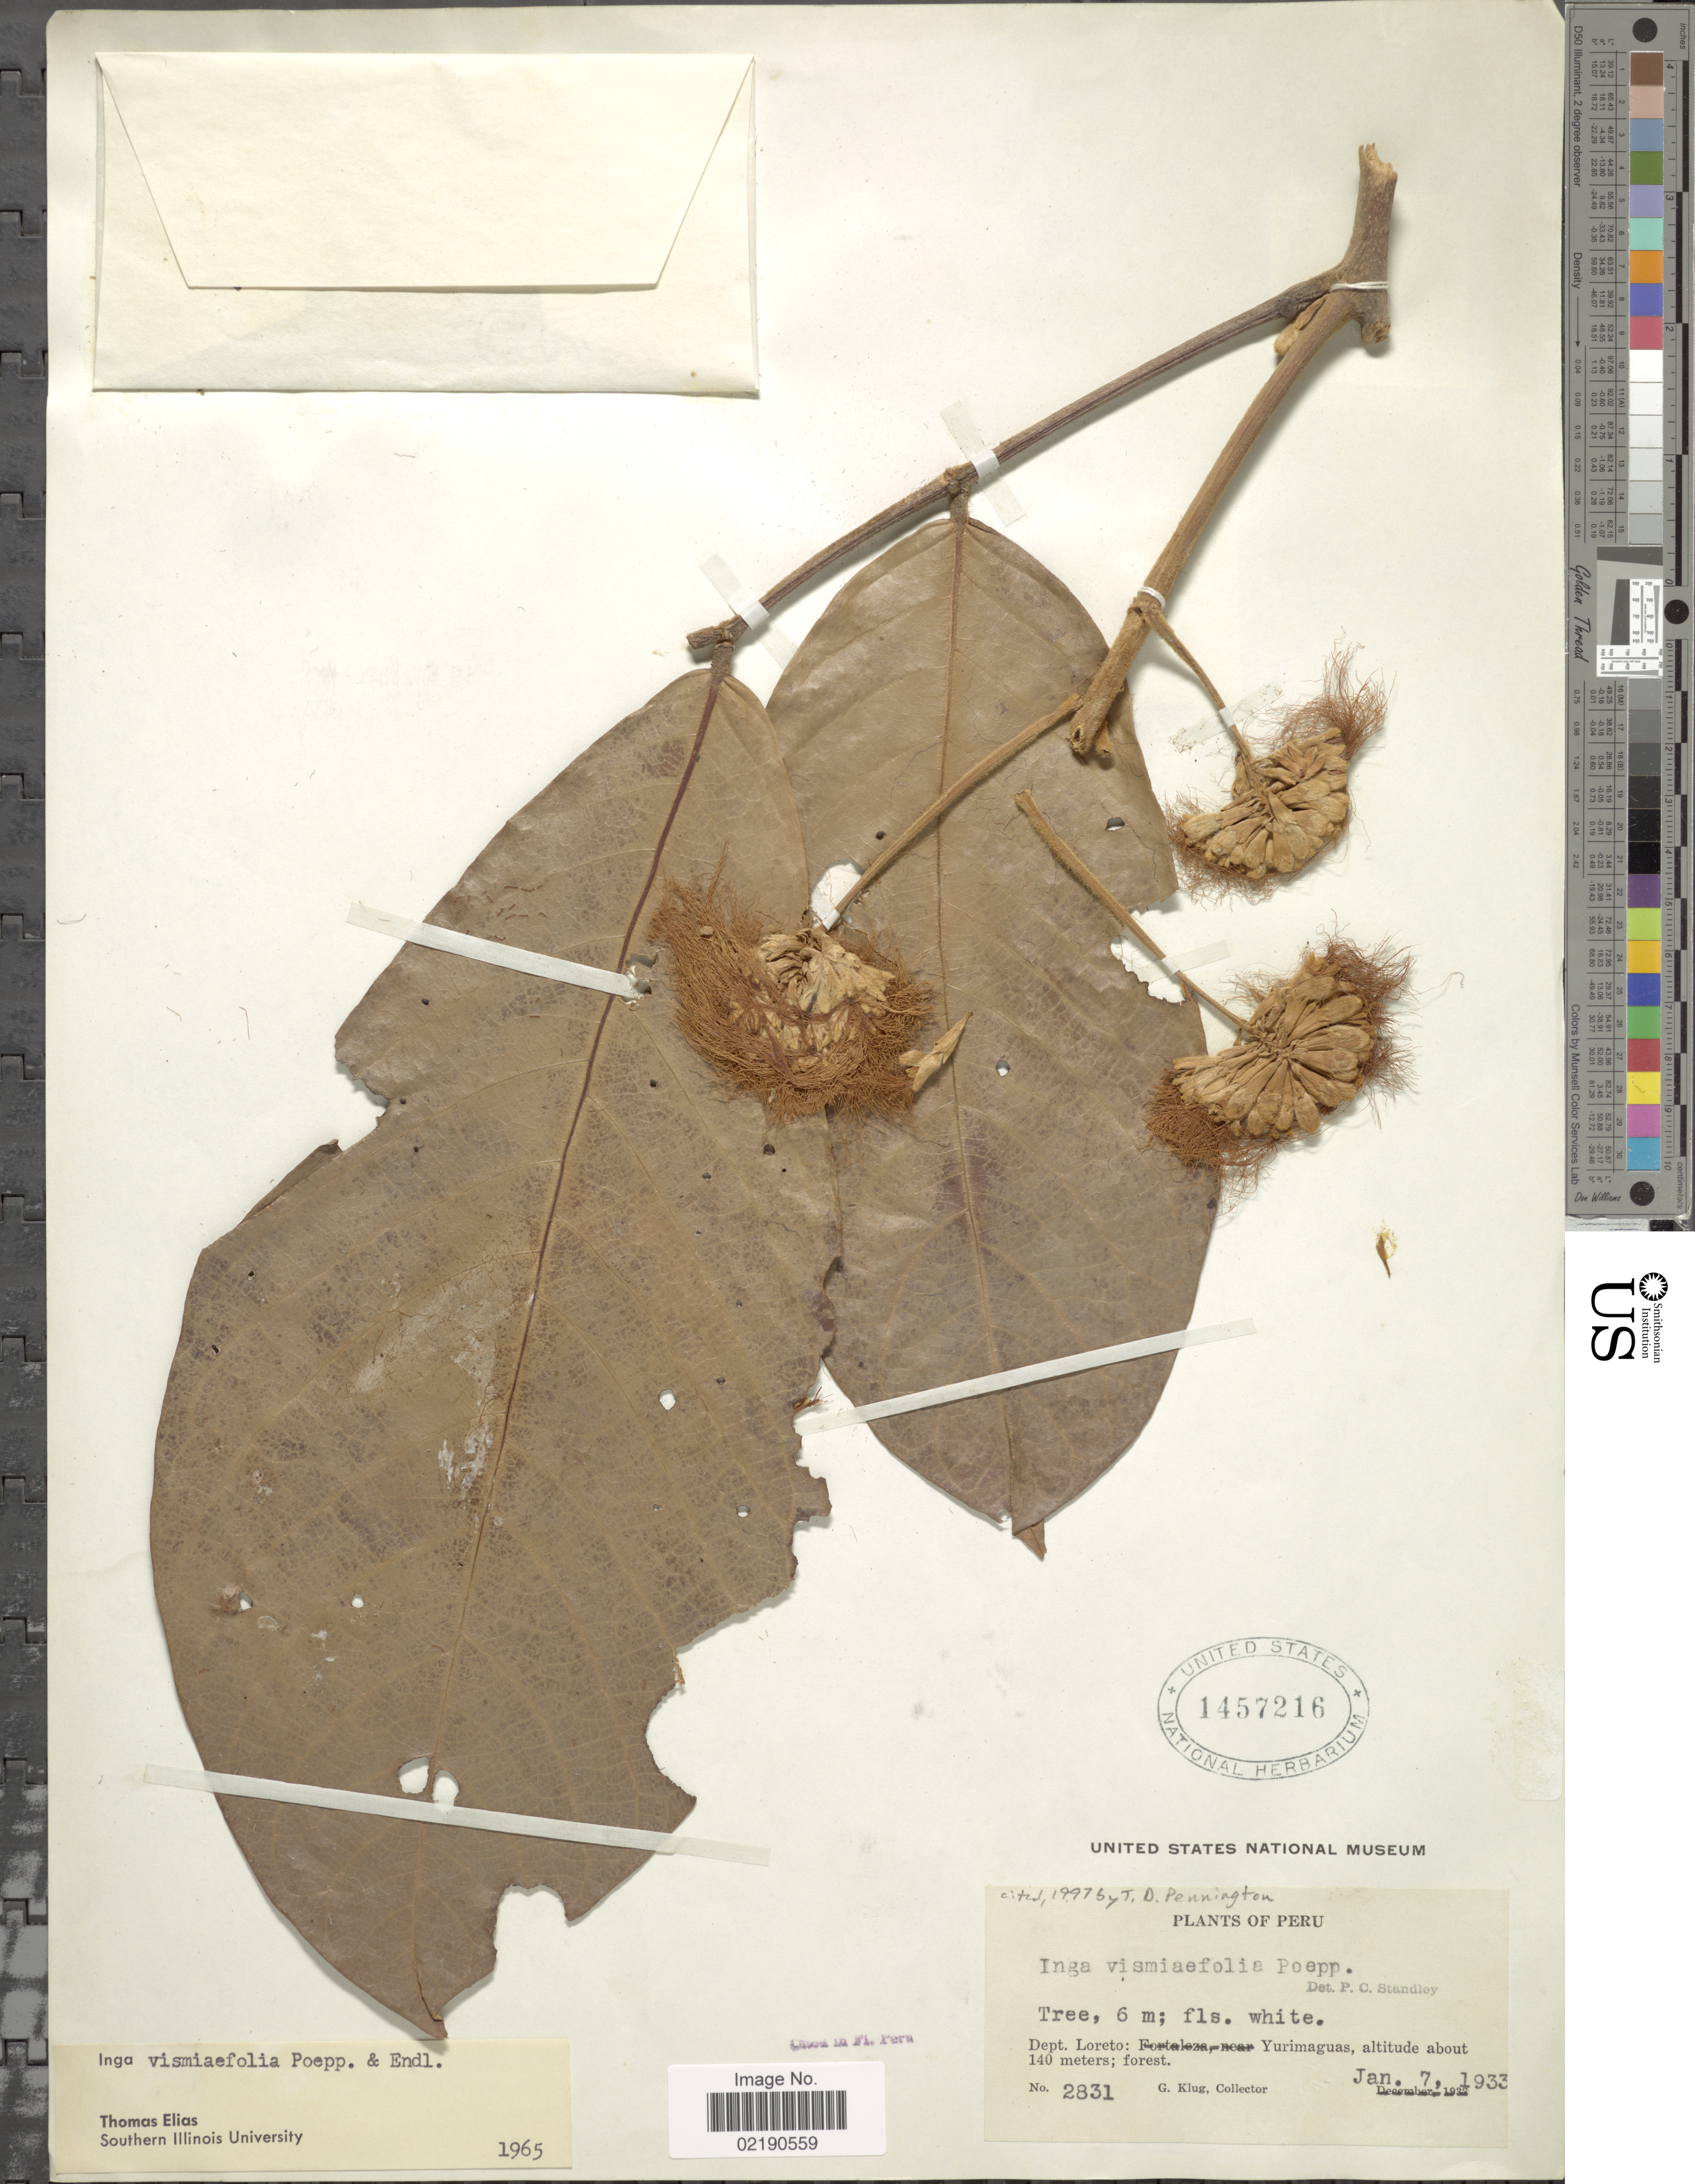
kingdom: Plantae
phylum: Tracheophyta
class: Magnoliopsida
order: Fabales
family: Fabaceae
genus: Inga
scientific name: Inga vismiifolia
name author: Poepp. & Endl.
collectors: G. Klug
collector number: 2831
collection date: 1933-01-07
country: Peru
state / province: Loreto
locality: Dept. Loreto: Yurimaguas; forest.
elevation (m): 140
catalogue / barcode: US 1457216